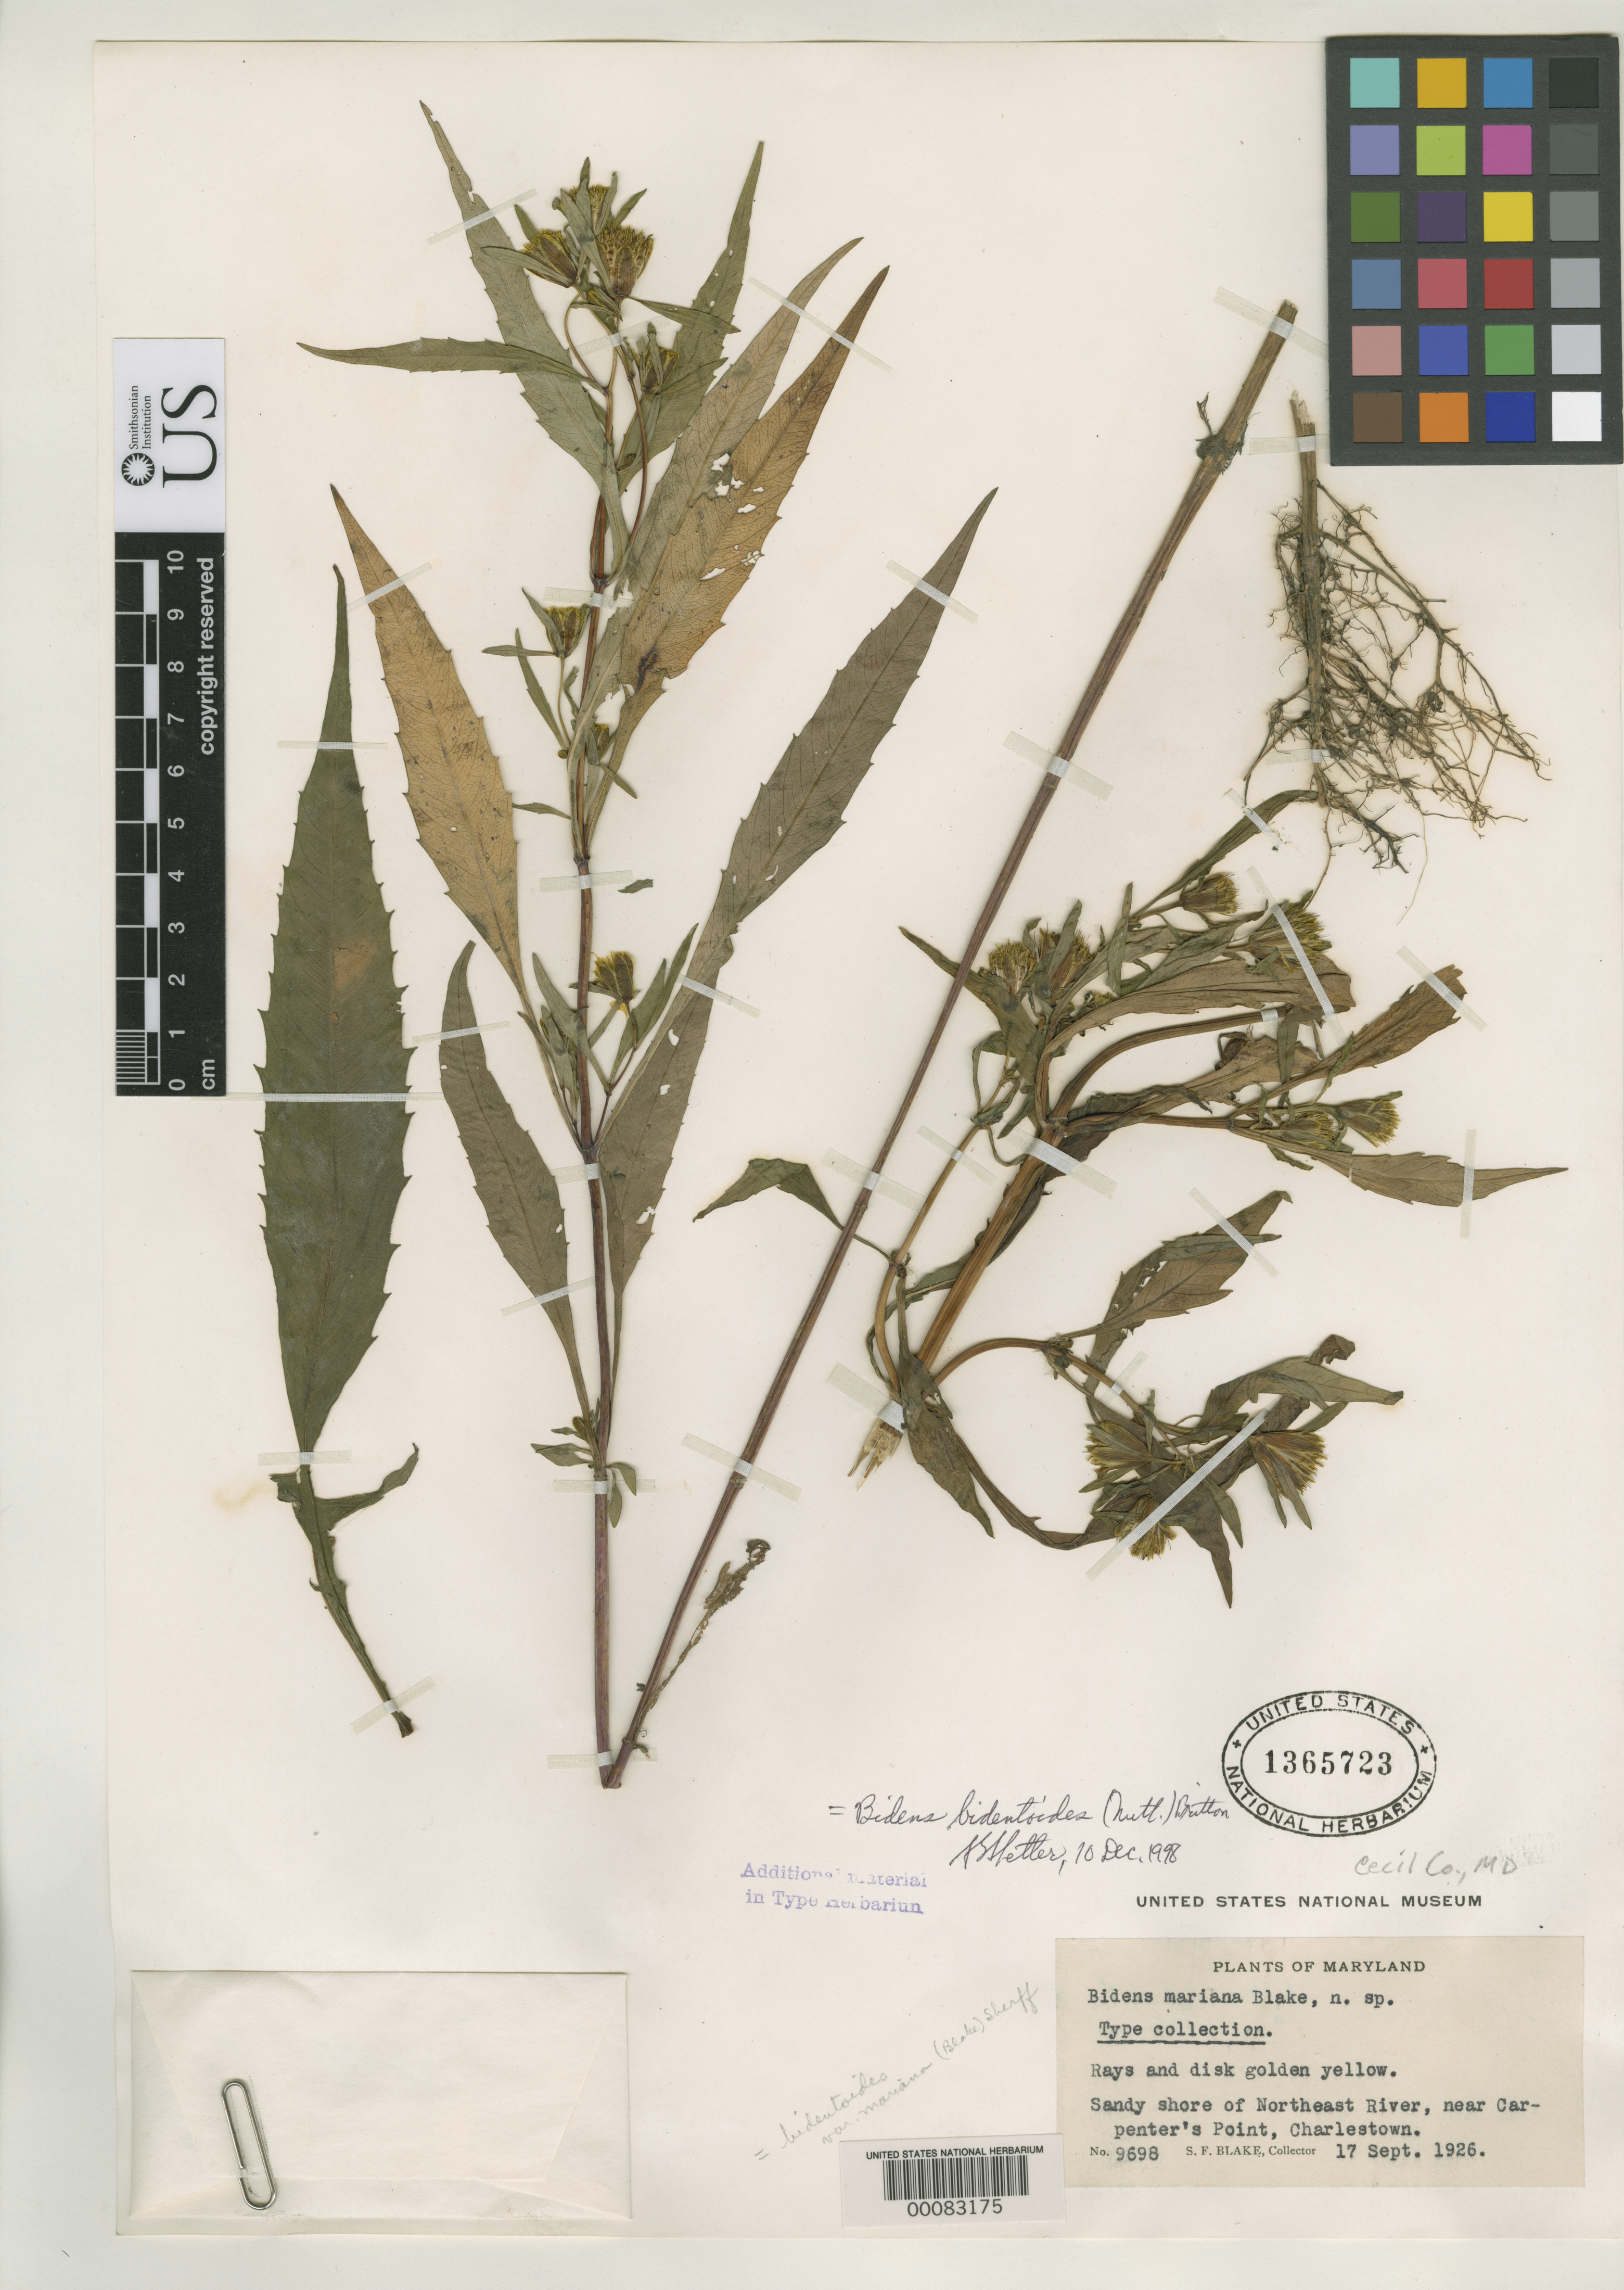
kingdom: Plantae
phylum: Tracheophyta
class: Magnoliopsida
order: Asterales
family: Asteraceae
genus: Bidens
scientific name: Bidens mariana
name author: S.F. Blake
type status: Isotype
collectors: S. Blake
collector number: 9698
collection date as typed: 17 Sep 1926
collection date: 1926-09-17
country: United States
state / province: Maryland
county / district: Cecil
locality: Sandy shore of Northeast River, near Carpenter's Point, Charlestown.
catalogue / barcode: US 1365723